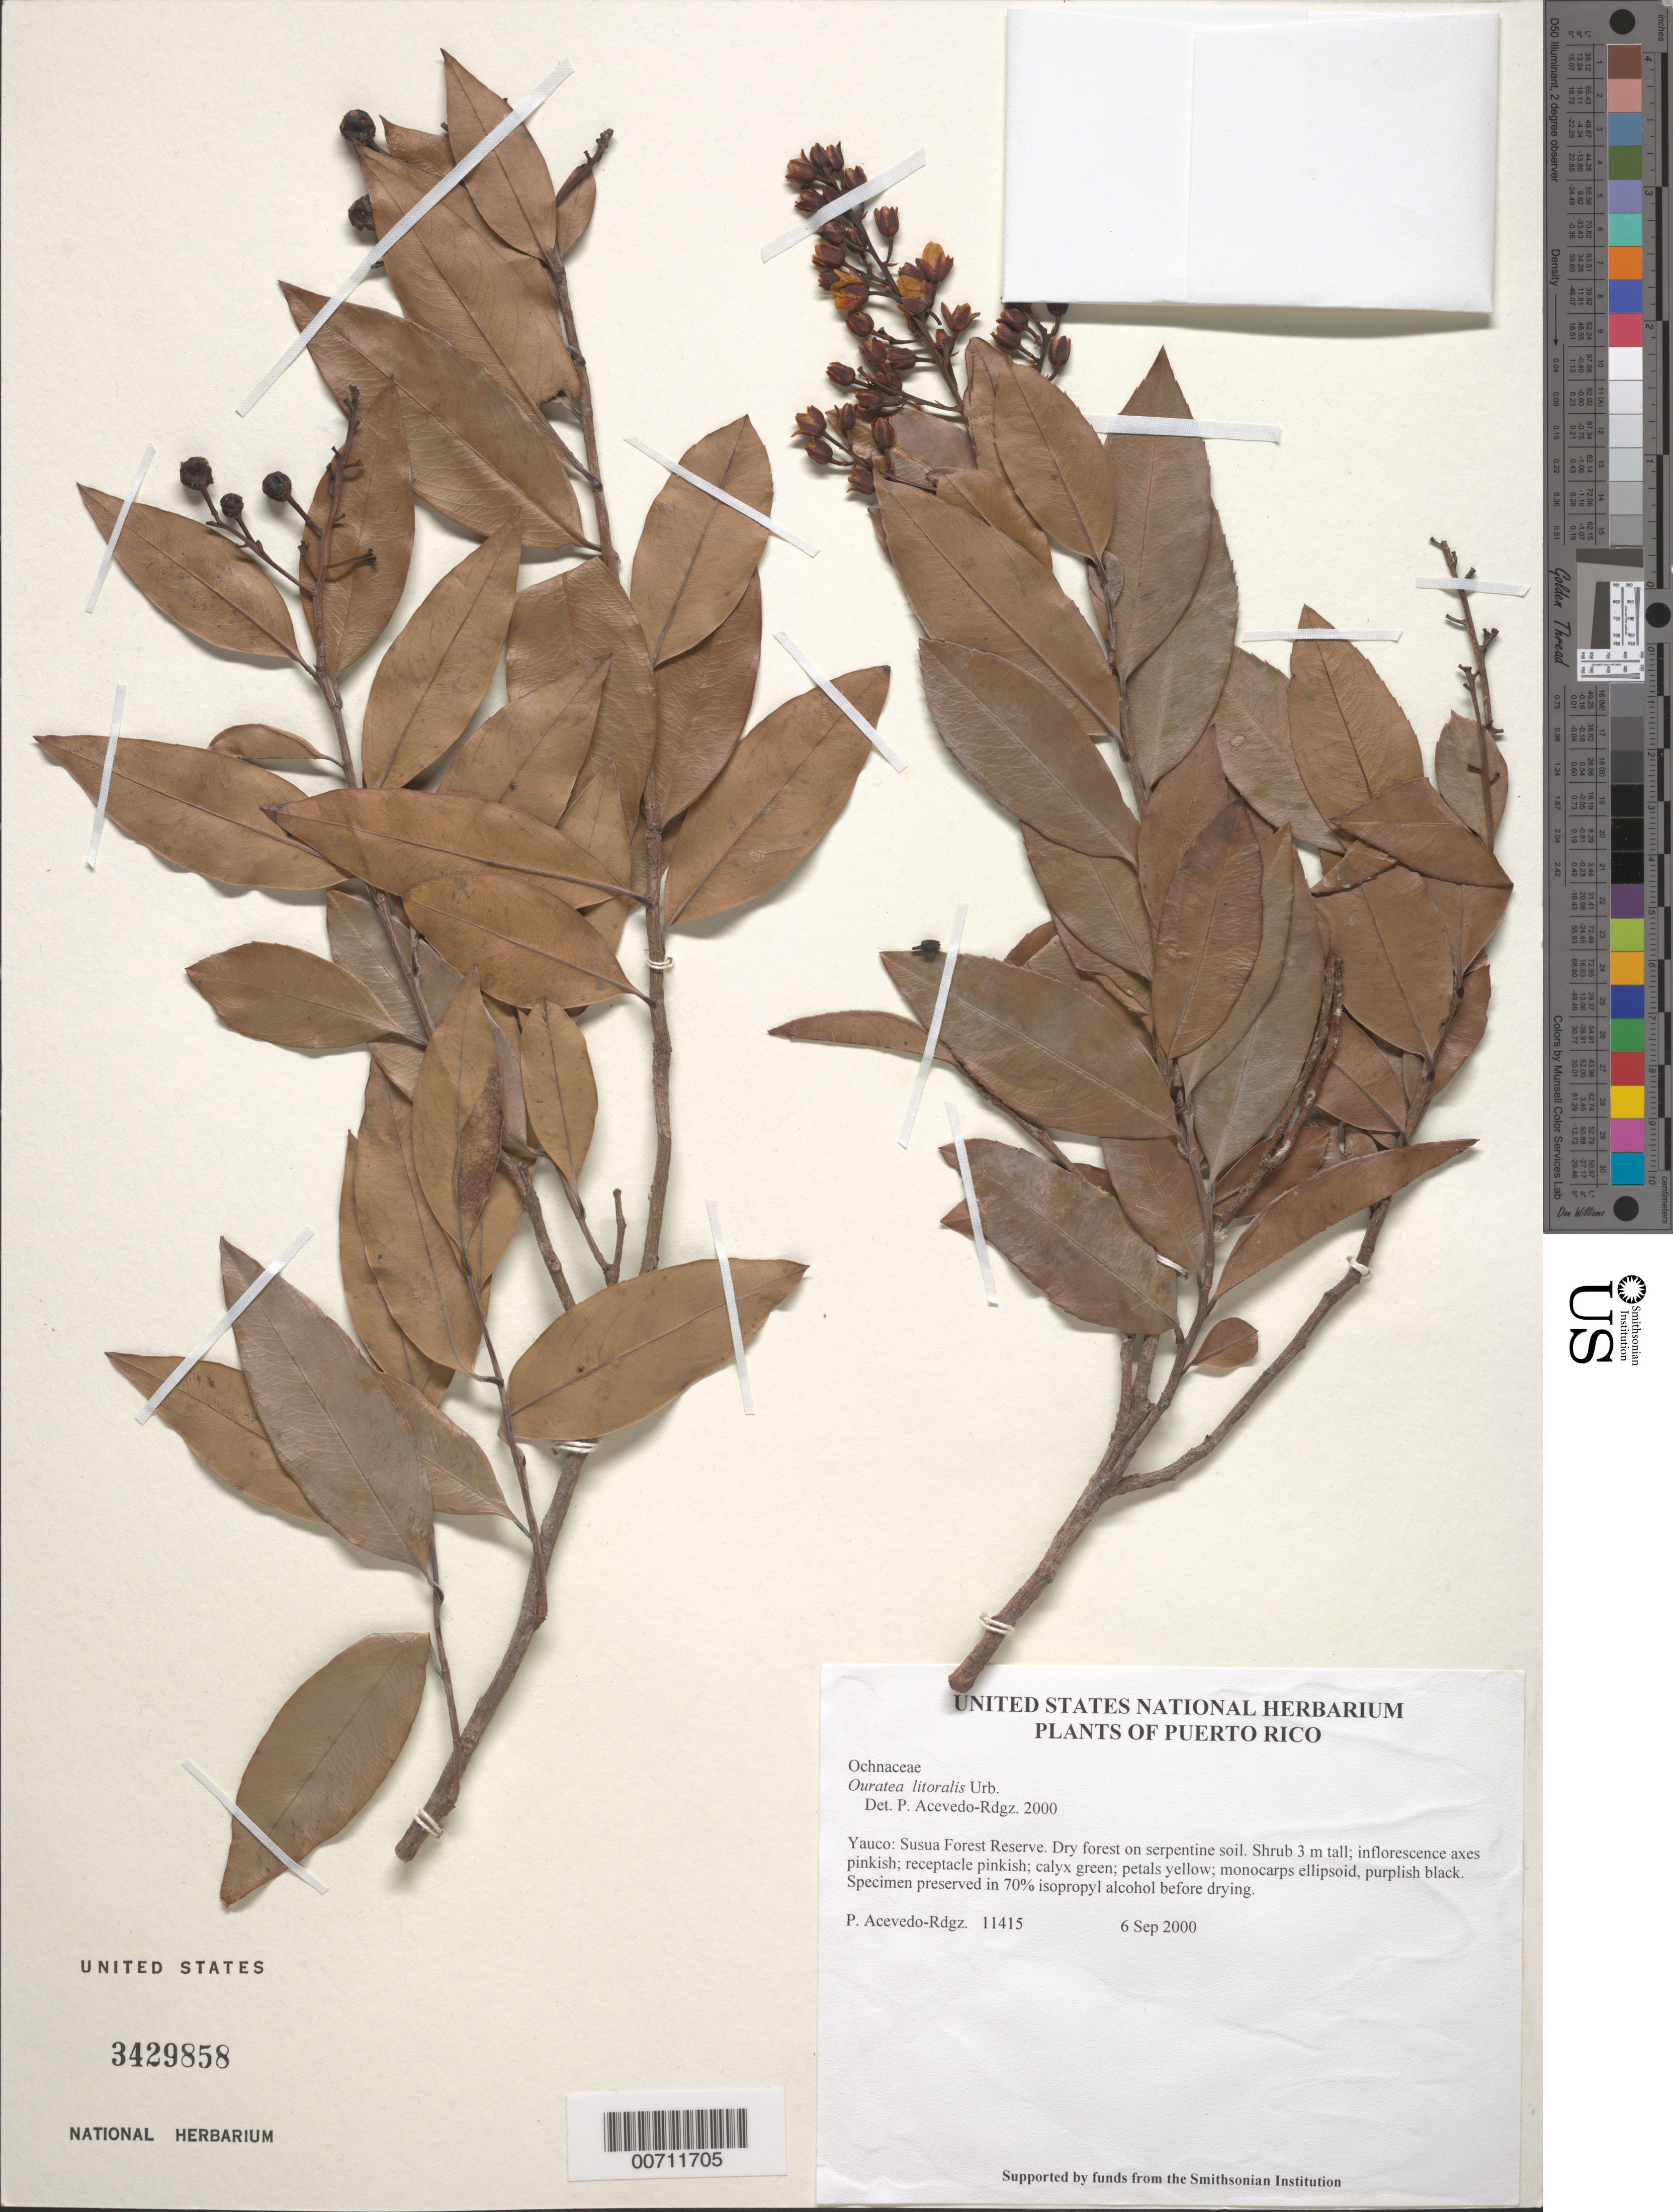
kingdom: Plantae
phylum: Tracheophyta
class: Magnoliopsida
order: Malpighiales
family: Ochnaceae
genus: Ouratea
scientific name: Ouratea littoralis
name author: Urb.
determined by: Acevedo-Rodríguez, P., (BOT), Smithsonian Institution - National Museum of Natural History (UNITED STATES)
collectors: P. Acevedo-Rodr.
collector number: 11415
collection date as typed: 06 Sep 2000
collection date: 2000-09-06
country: Puerto Rico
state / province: Yauco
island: Puerto Rico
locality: Yauco: Susua Forest Reserve.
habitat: Dry forest on serpentine soil.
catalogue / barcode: US 3429858